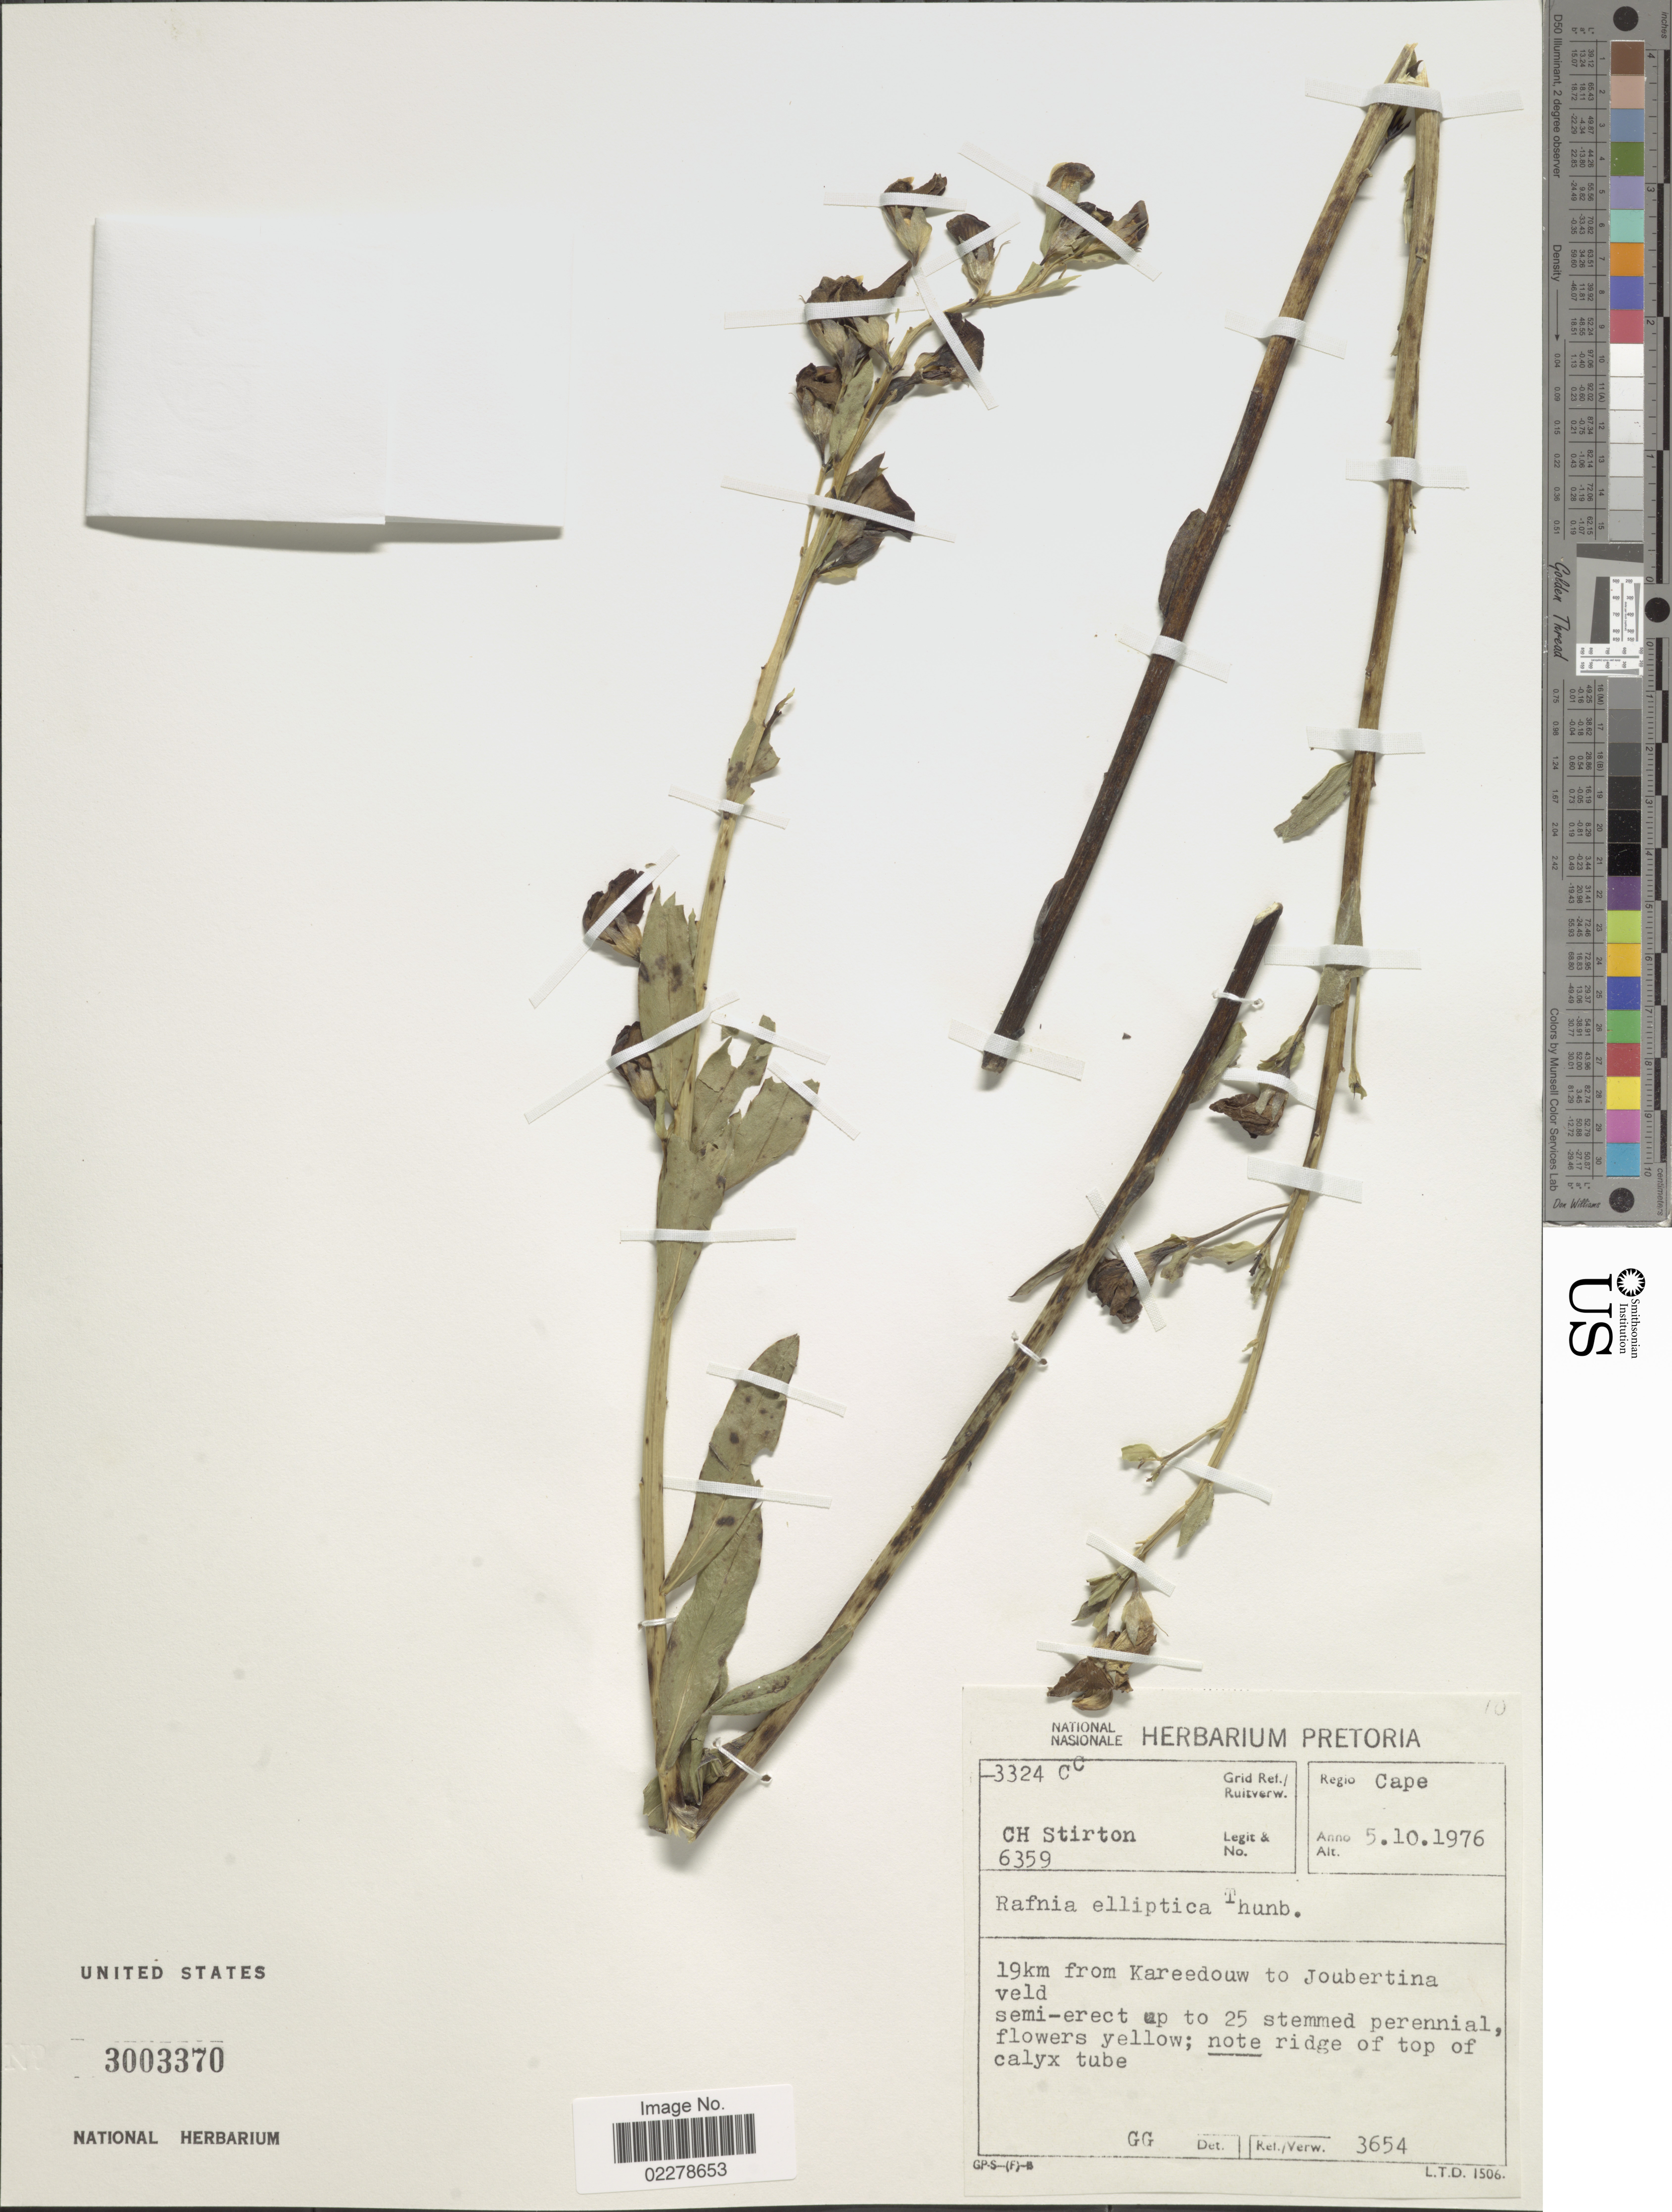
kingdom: Plantae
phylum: Tracheophyta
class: Magnoliopsida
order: Fabales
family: Fabaceae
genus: Rafnia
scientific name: Rafnia elliptica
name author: Thunb.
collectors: C. H. Stirton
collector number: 6359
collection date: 1976-10-05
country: South Africa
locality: Regio: Cape. 19km from Kareedouw to Joubertina veld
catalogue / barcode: US 3003370